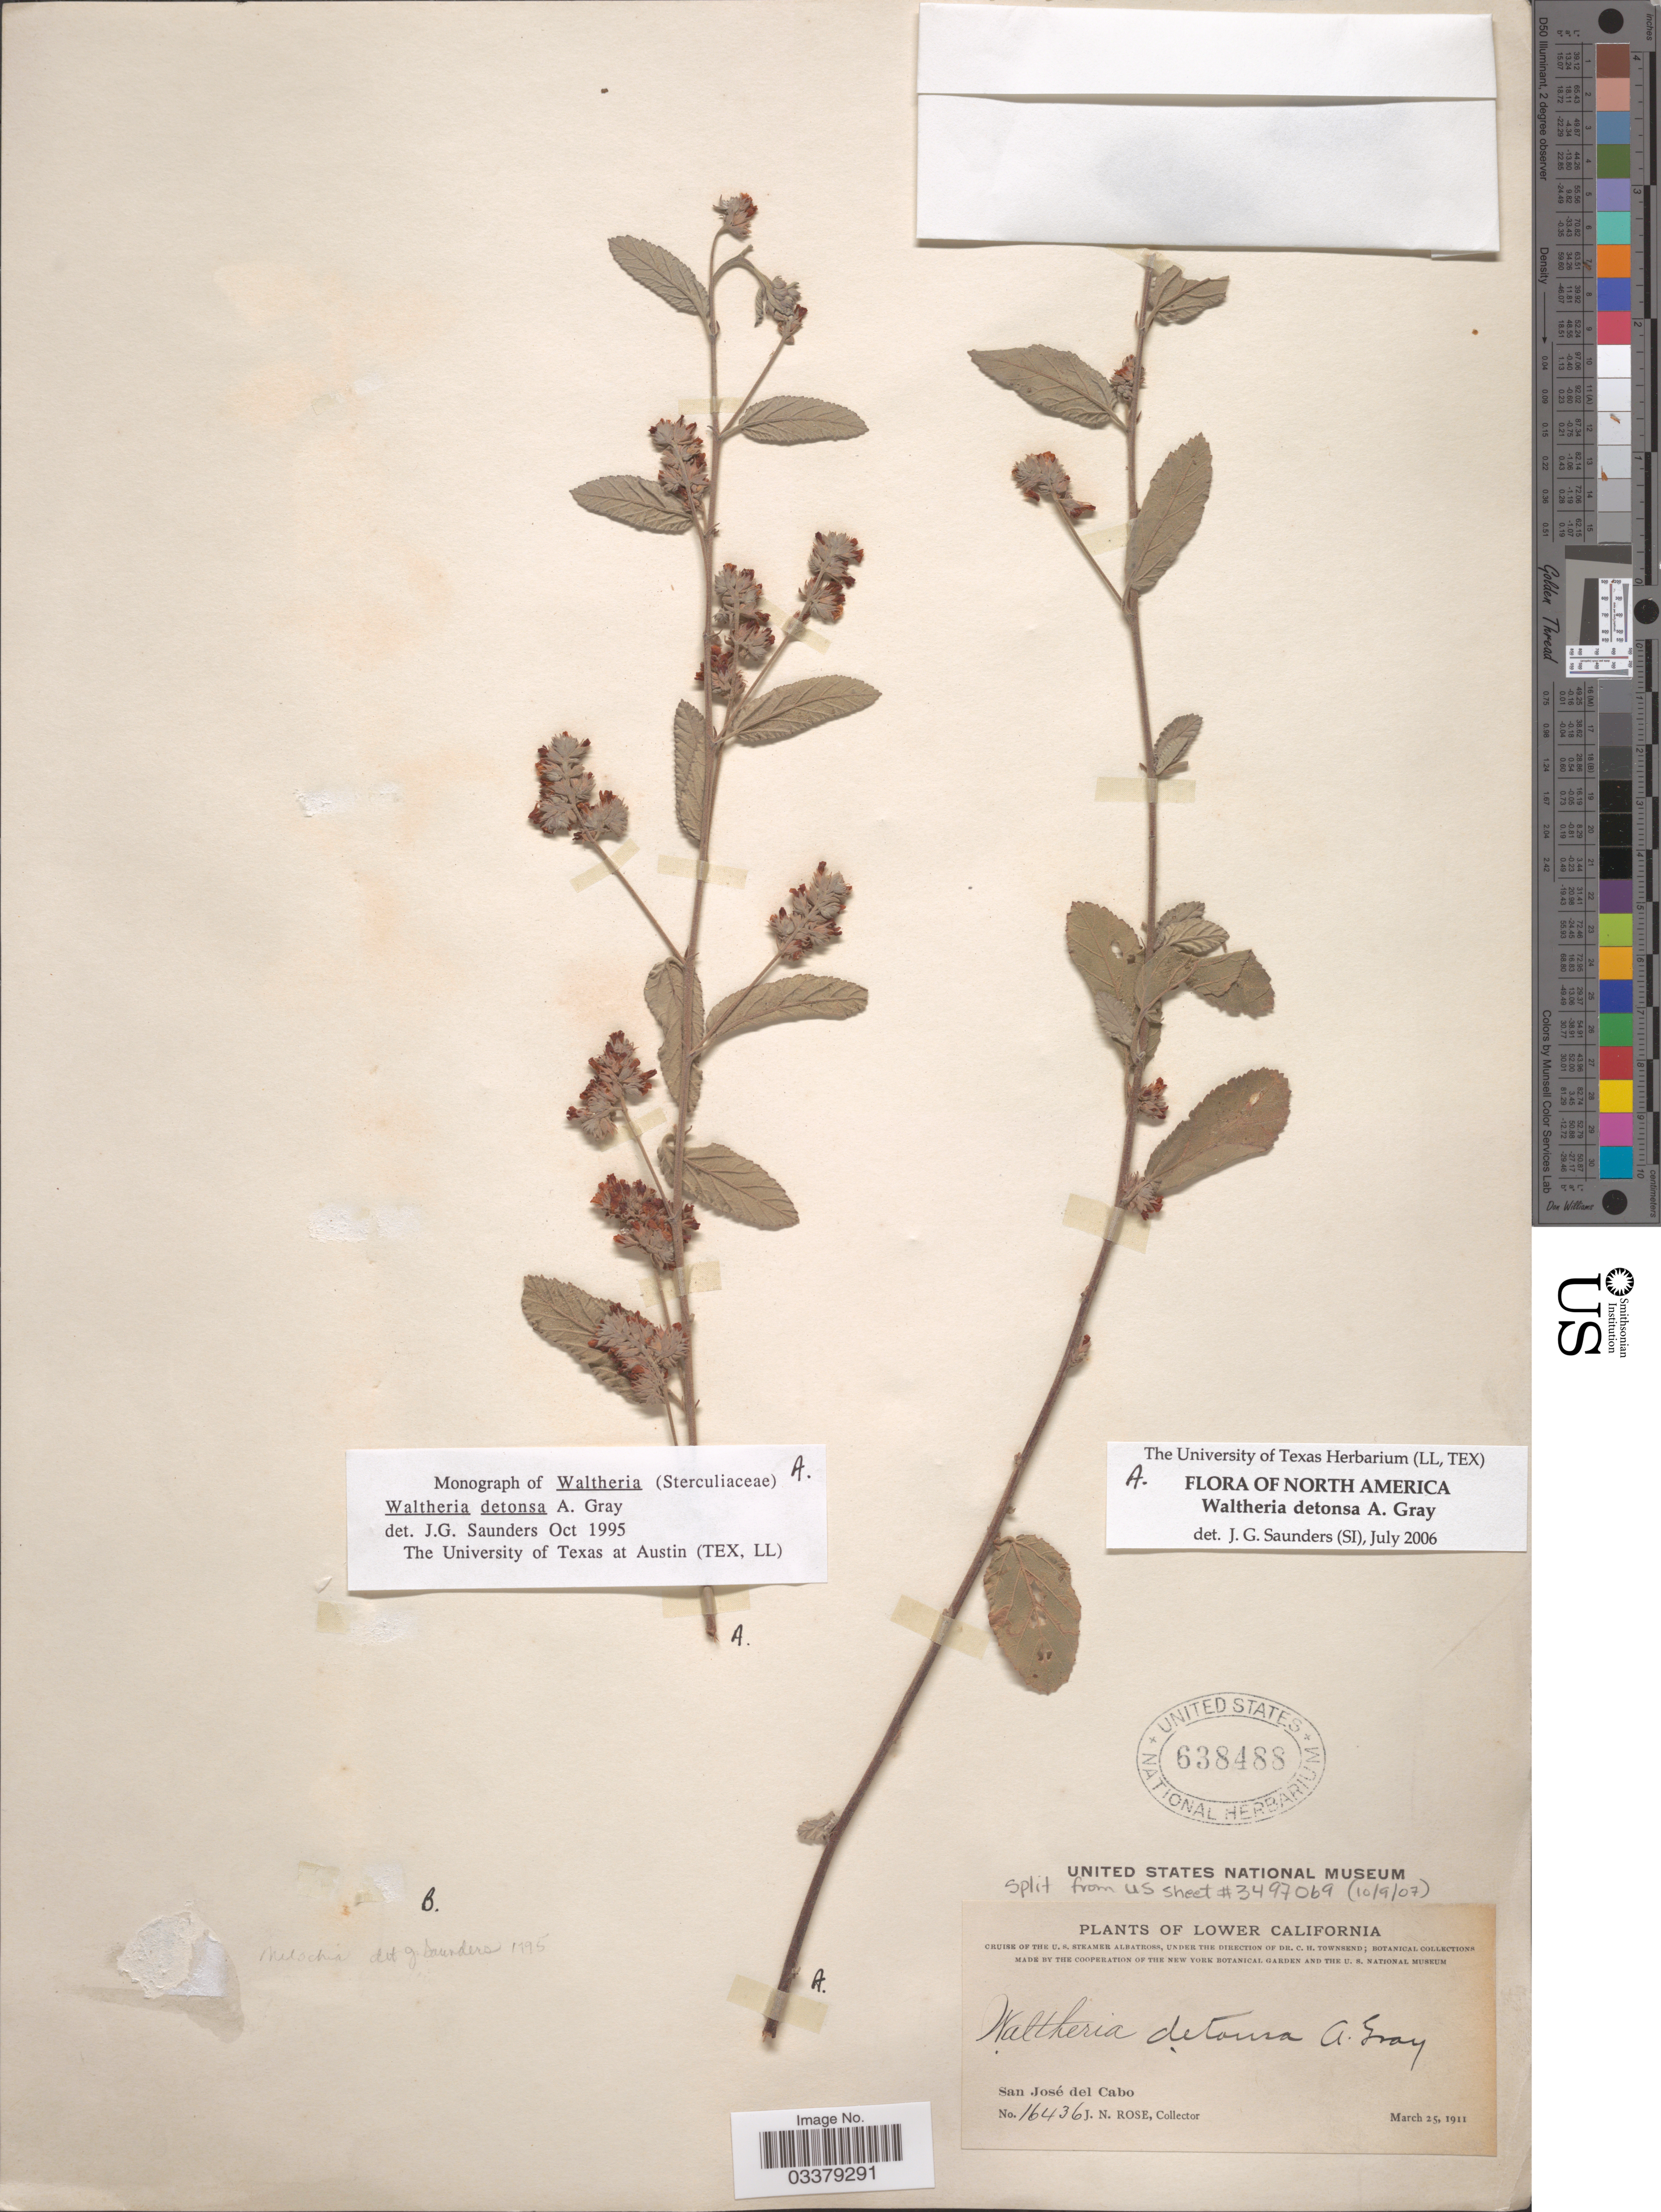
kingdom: Plantae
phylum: Tracheophyta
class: Magnoliopsida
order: Malvales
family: Malvaceae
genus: Waltheria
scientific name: Waltheria detonsa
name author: A. Gray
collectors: J. N. Rose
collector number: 16436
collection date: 1911-03-25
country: Mexico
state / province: Baja California Sur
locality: Lower California. San José del Cabo.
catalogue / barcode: US 638488